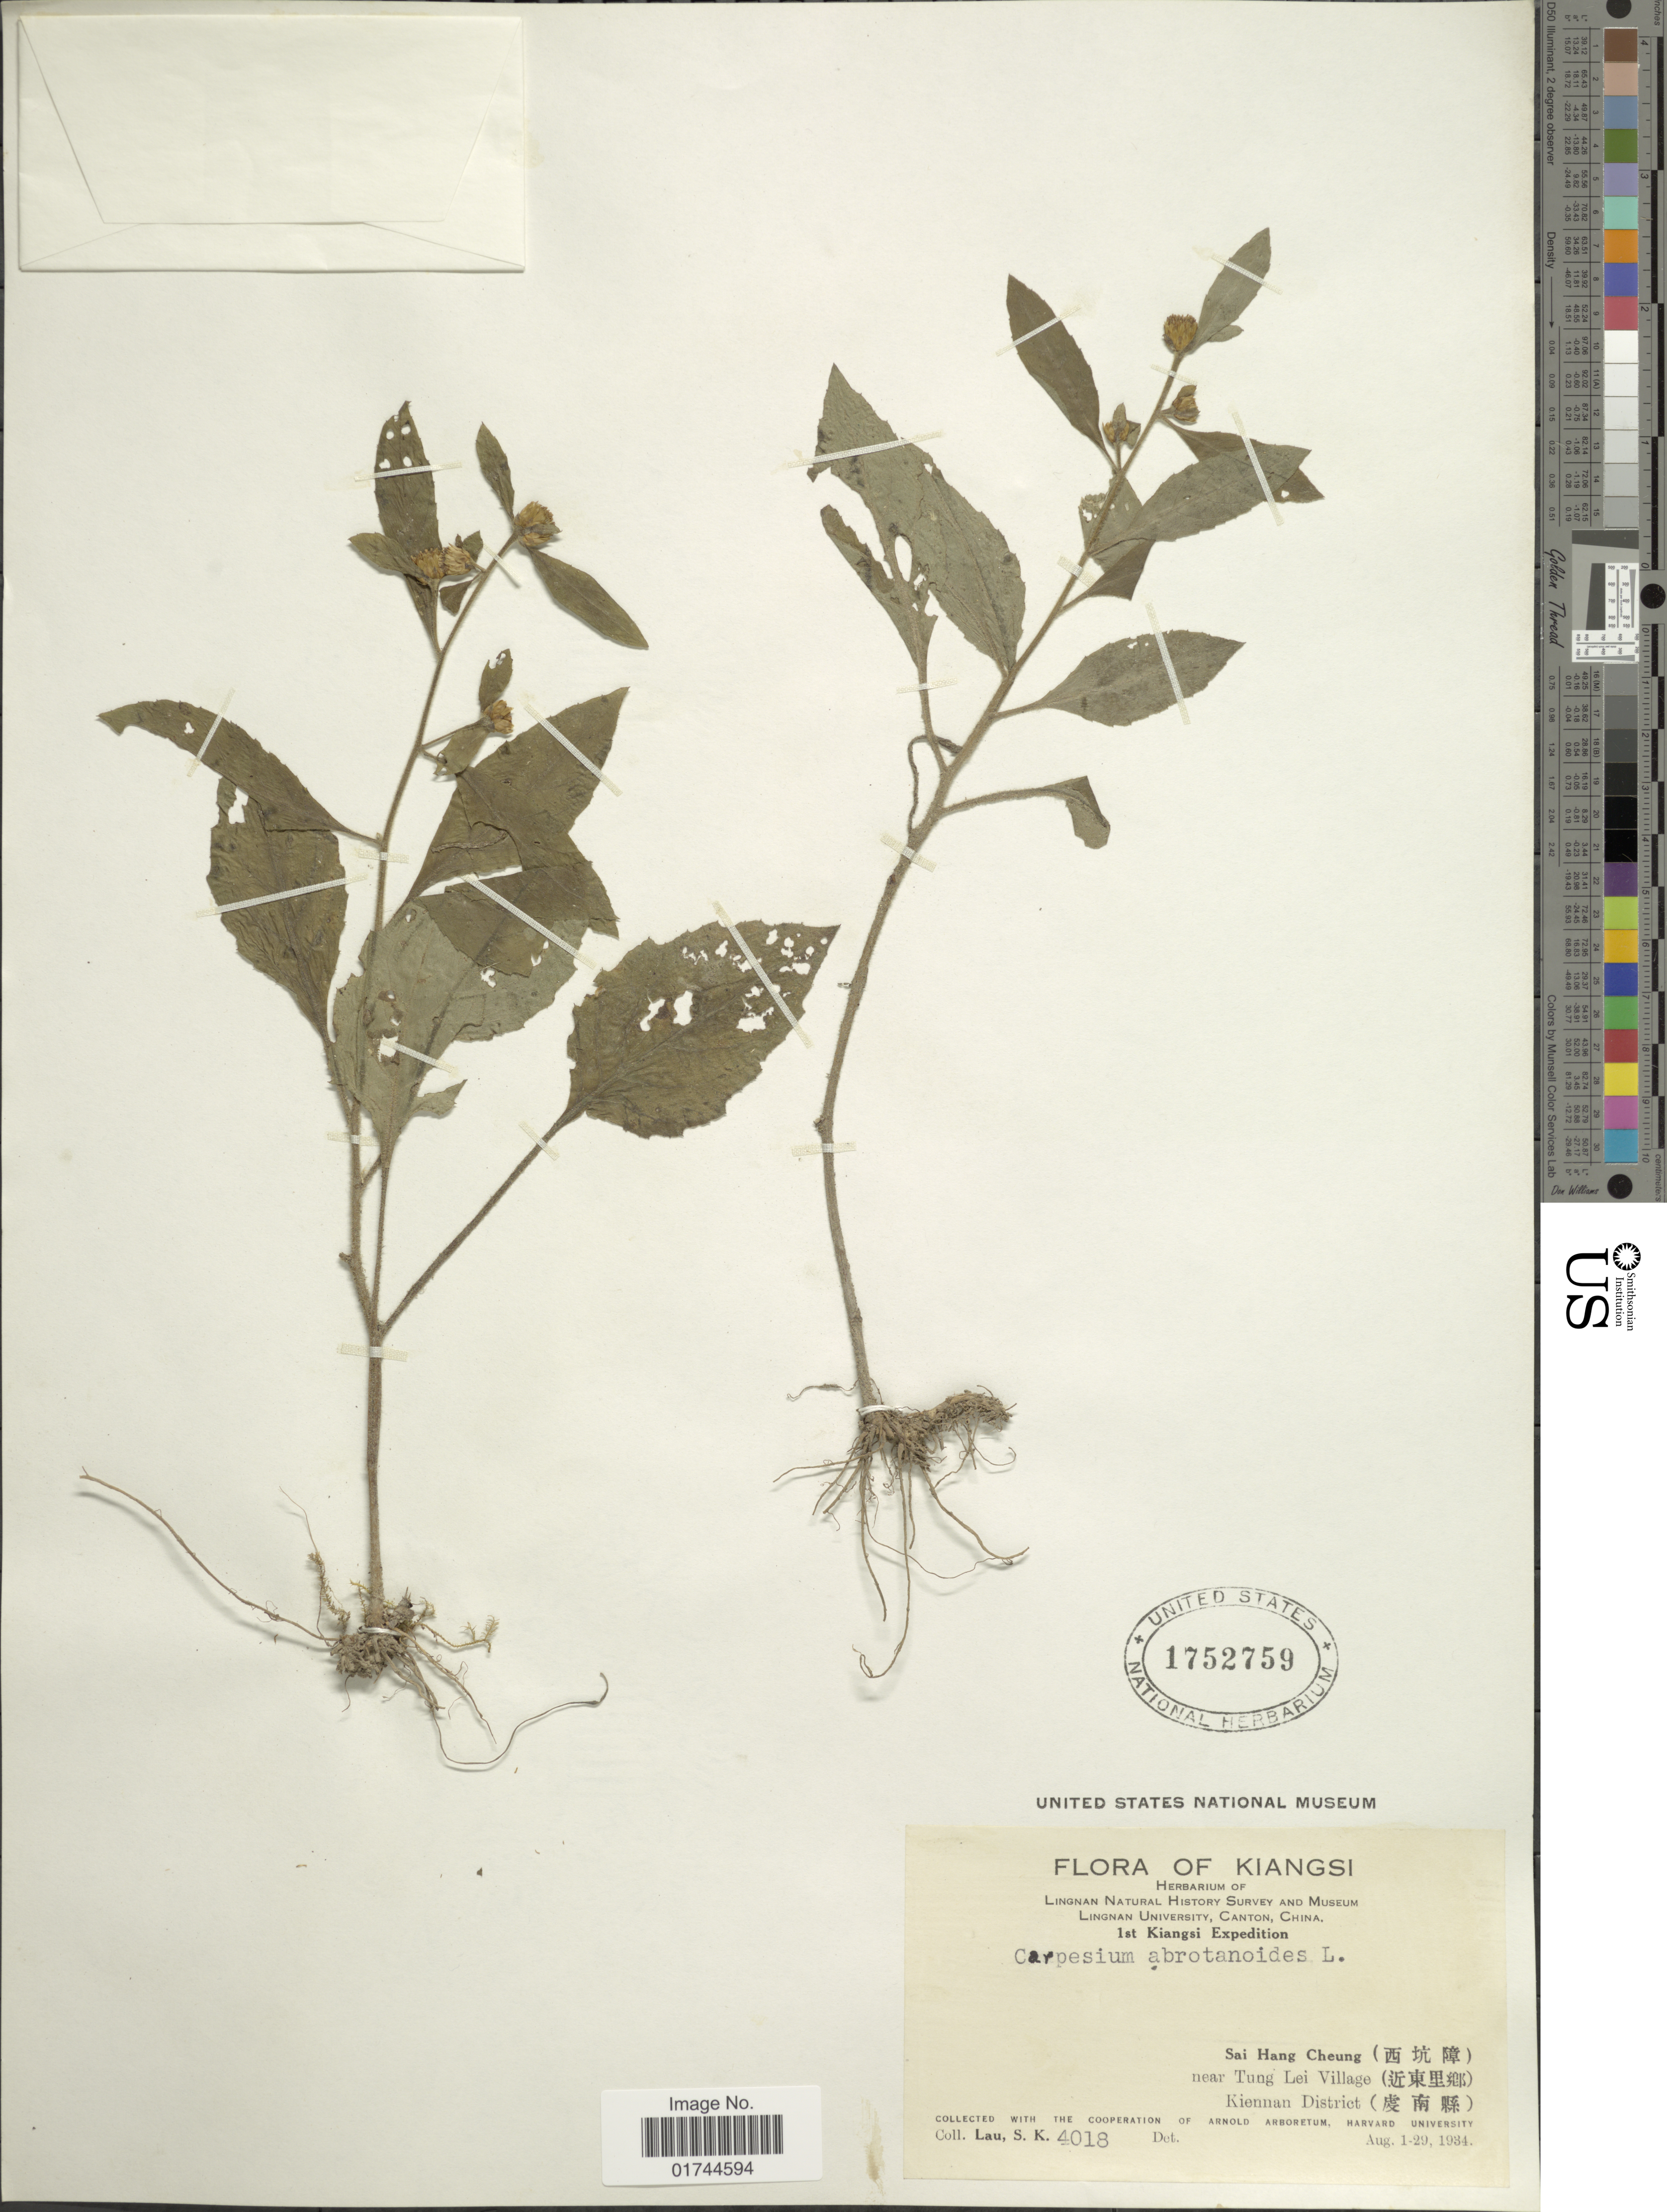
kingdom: Plantae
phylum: Tracheophyta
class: Magnoliopsida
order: Asterales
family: Asteraceae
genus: Carpesium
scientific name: Carpesium abrotanoides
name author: L.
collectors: S. K. Lau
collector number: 4018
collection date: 1934-08-01/1934-08-29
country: China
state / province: Jiangxi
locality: Kiangsi, Sai Hang Cheung, near Tung Lei Village, Kiennan District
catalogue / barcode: US 1752759